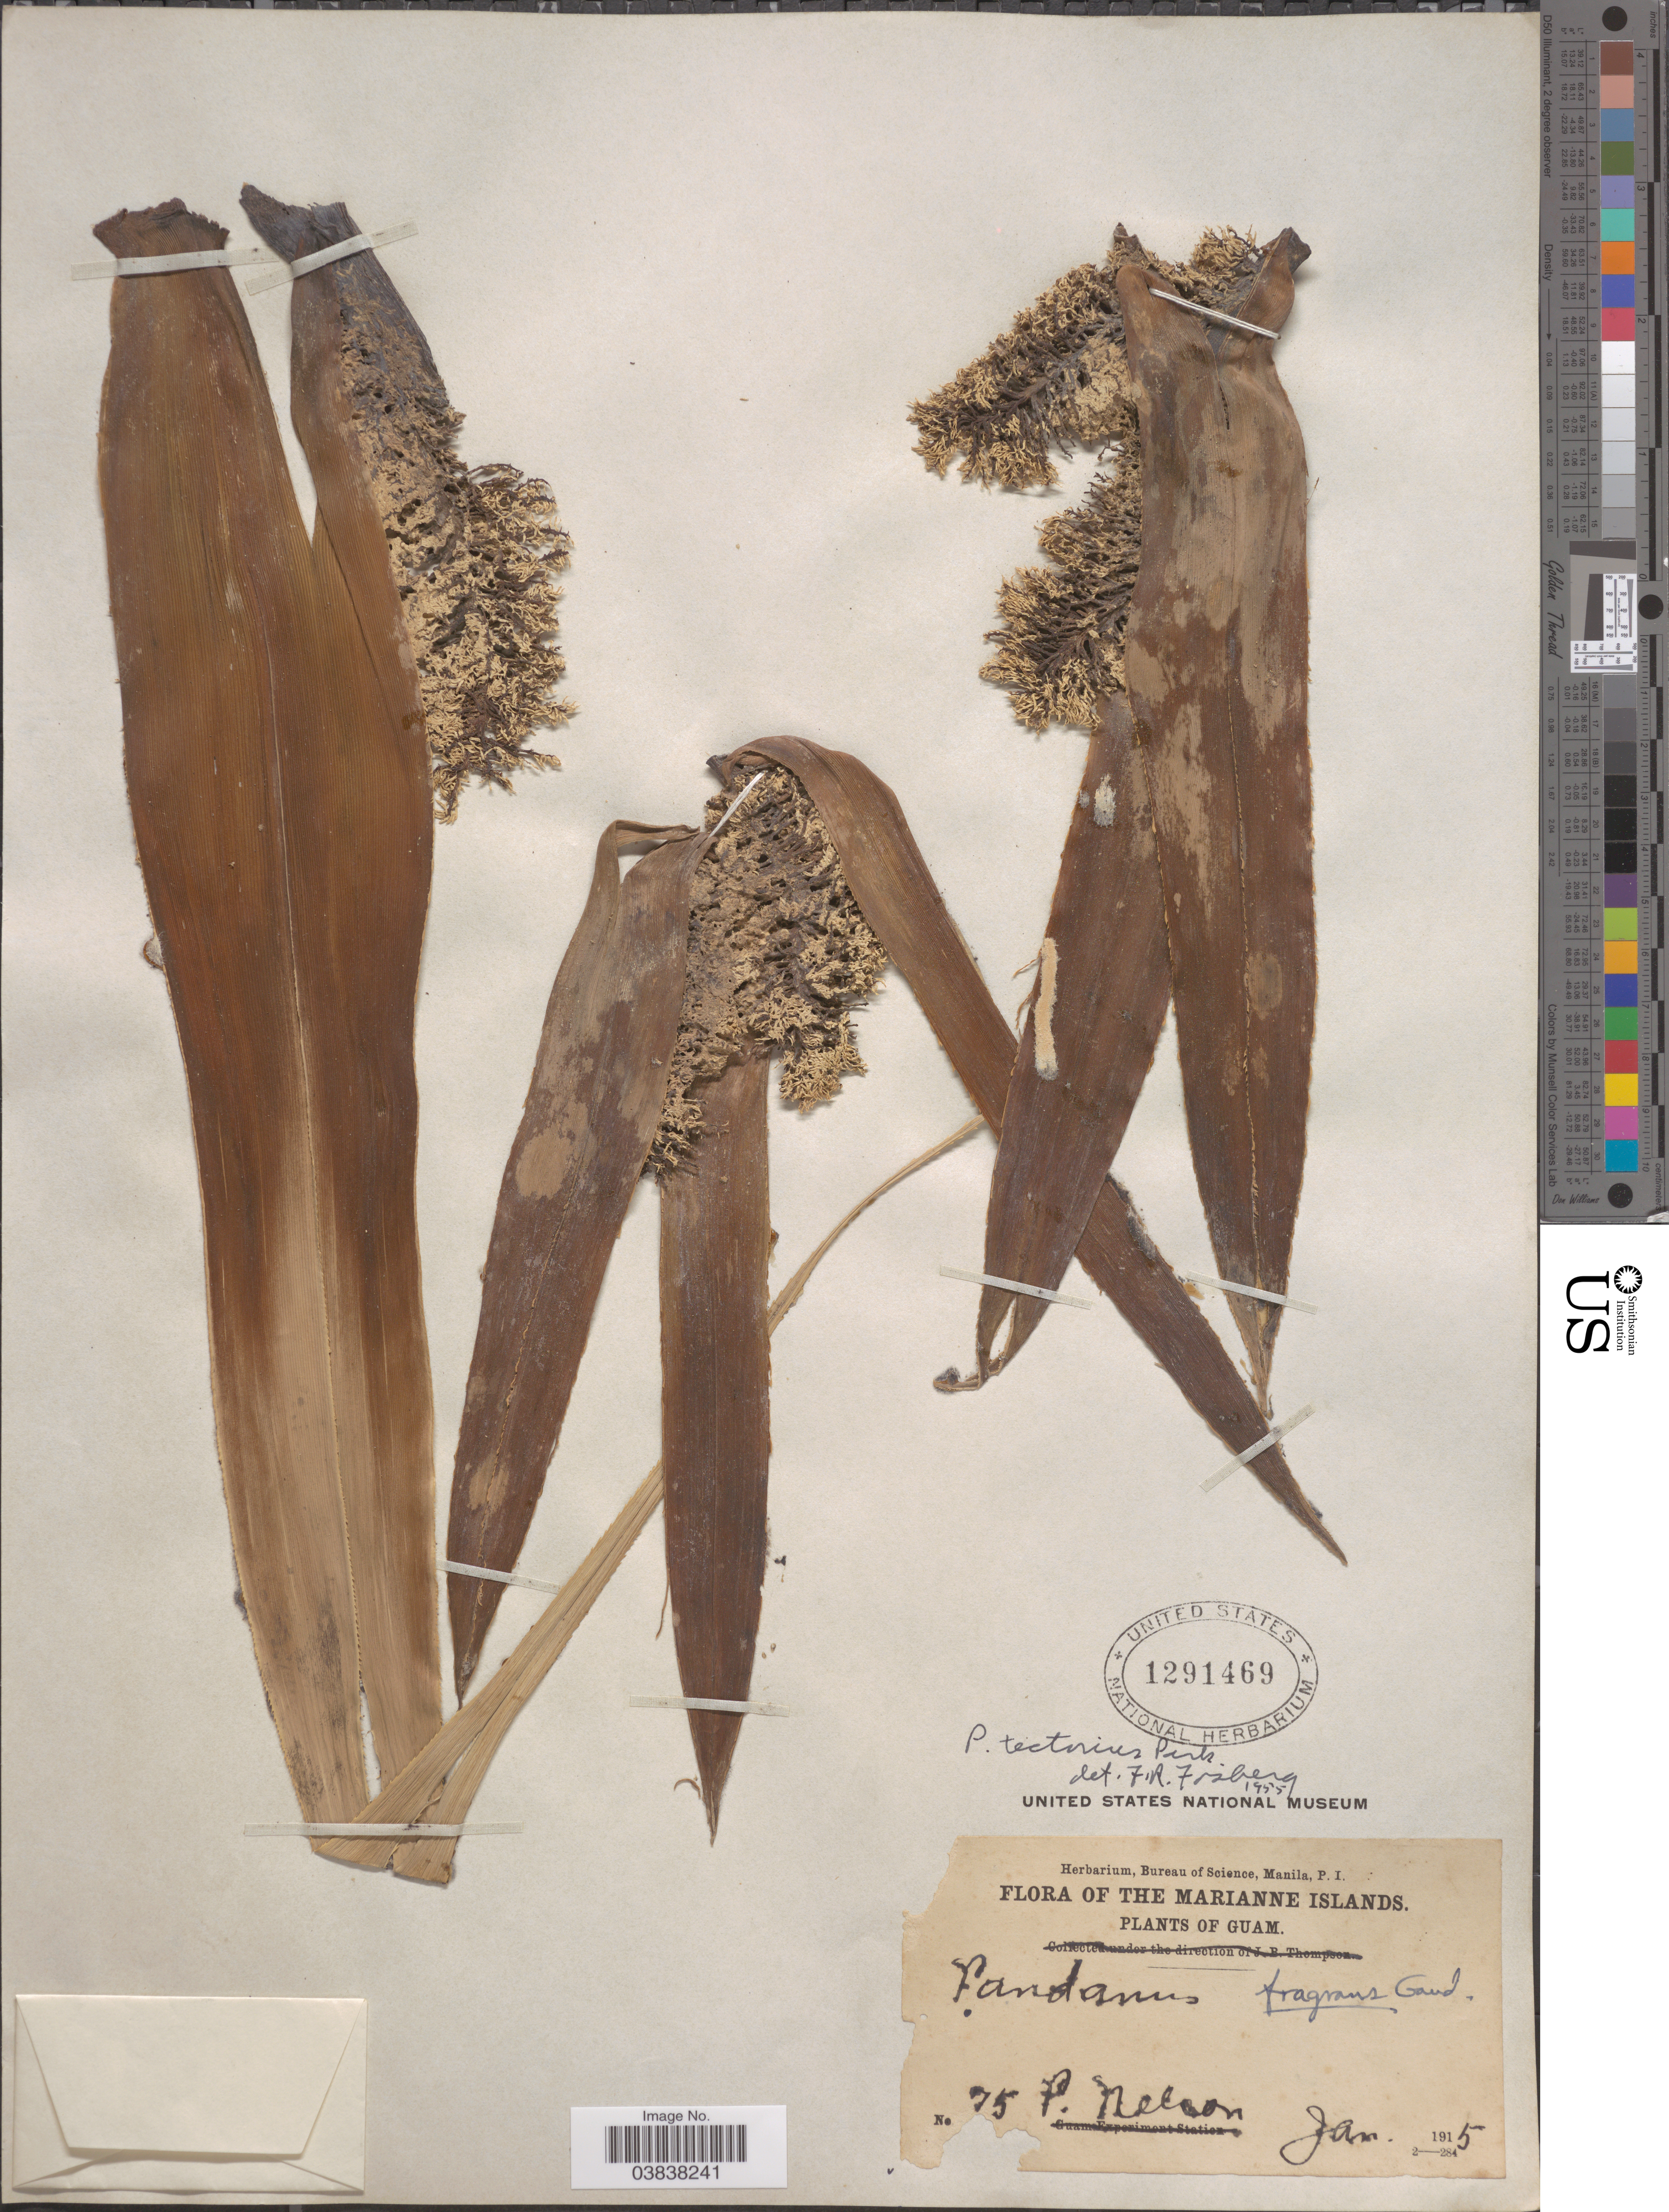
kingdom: Plantae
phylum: Tracheophyta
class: Liliopsida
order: Pandanales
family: Pandanaceae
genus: Pandanus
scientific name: Pandanus tectorius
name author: Parkinson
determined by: Strong, Mark T., (BOT), Smithsonian Institution - National Museum of Natural History (UNITED STATES)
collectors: P. Nelson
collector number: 75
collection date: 1915-01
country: Guam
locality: Marianne Islands.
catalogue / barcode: US 1291469